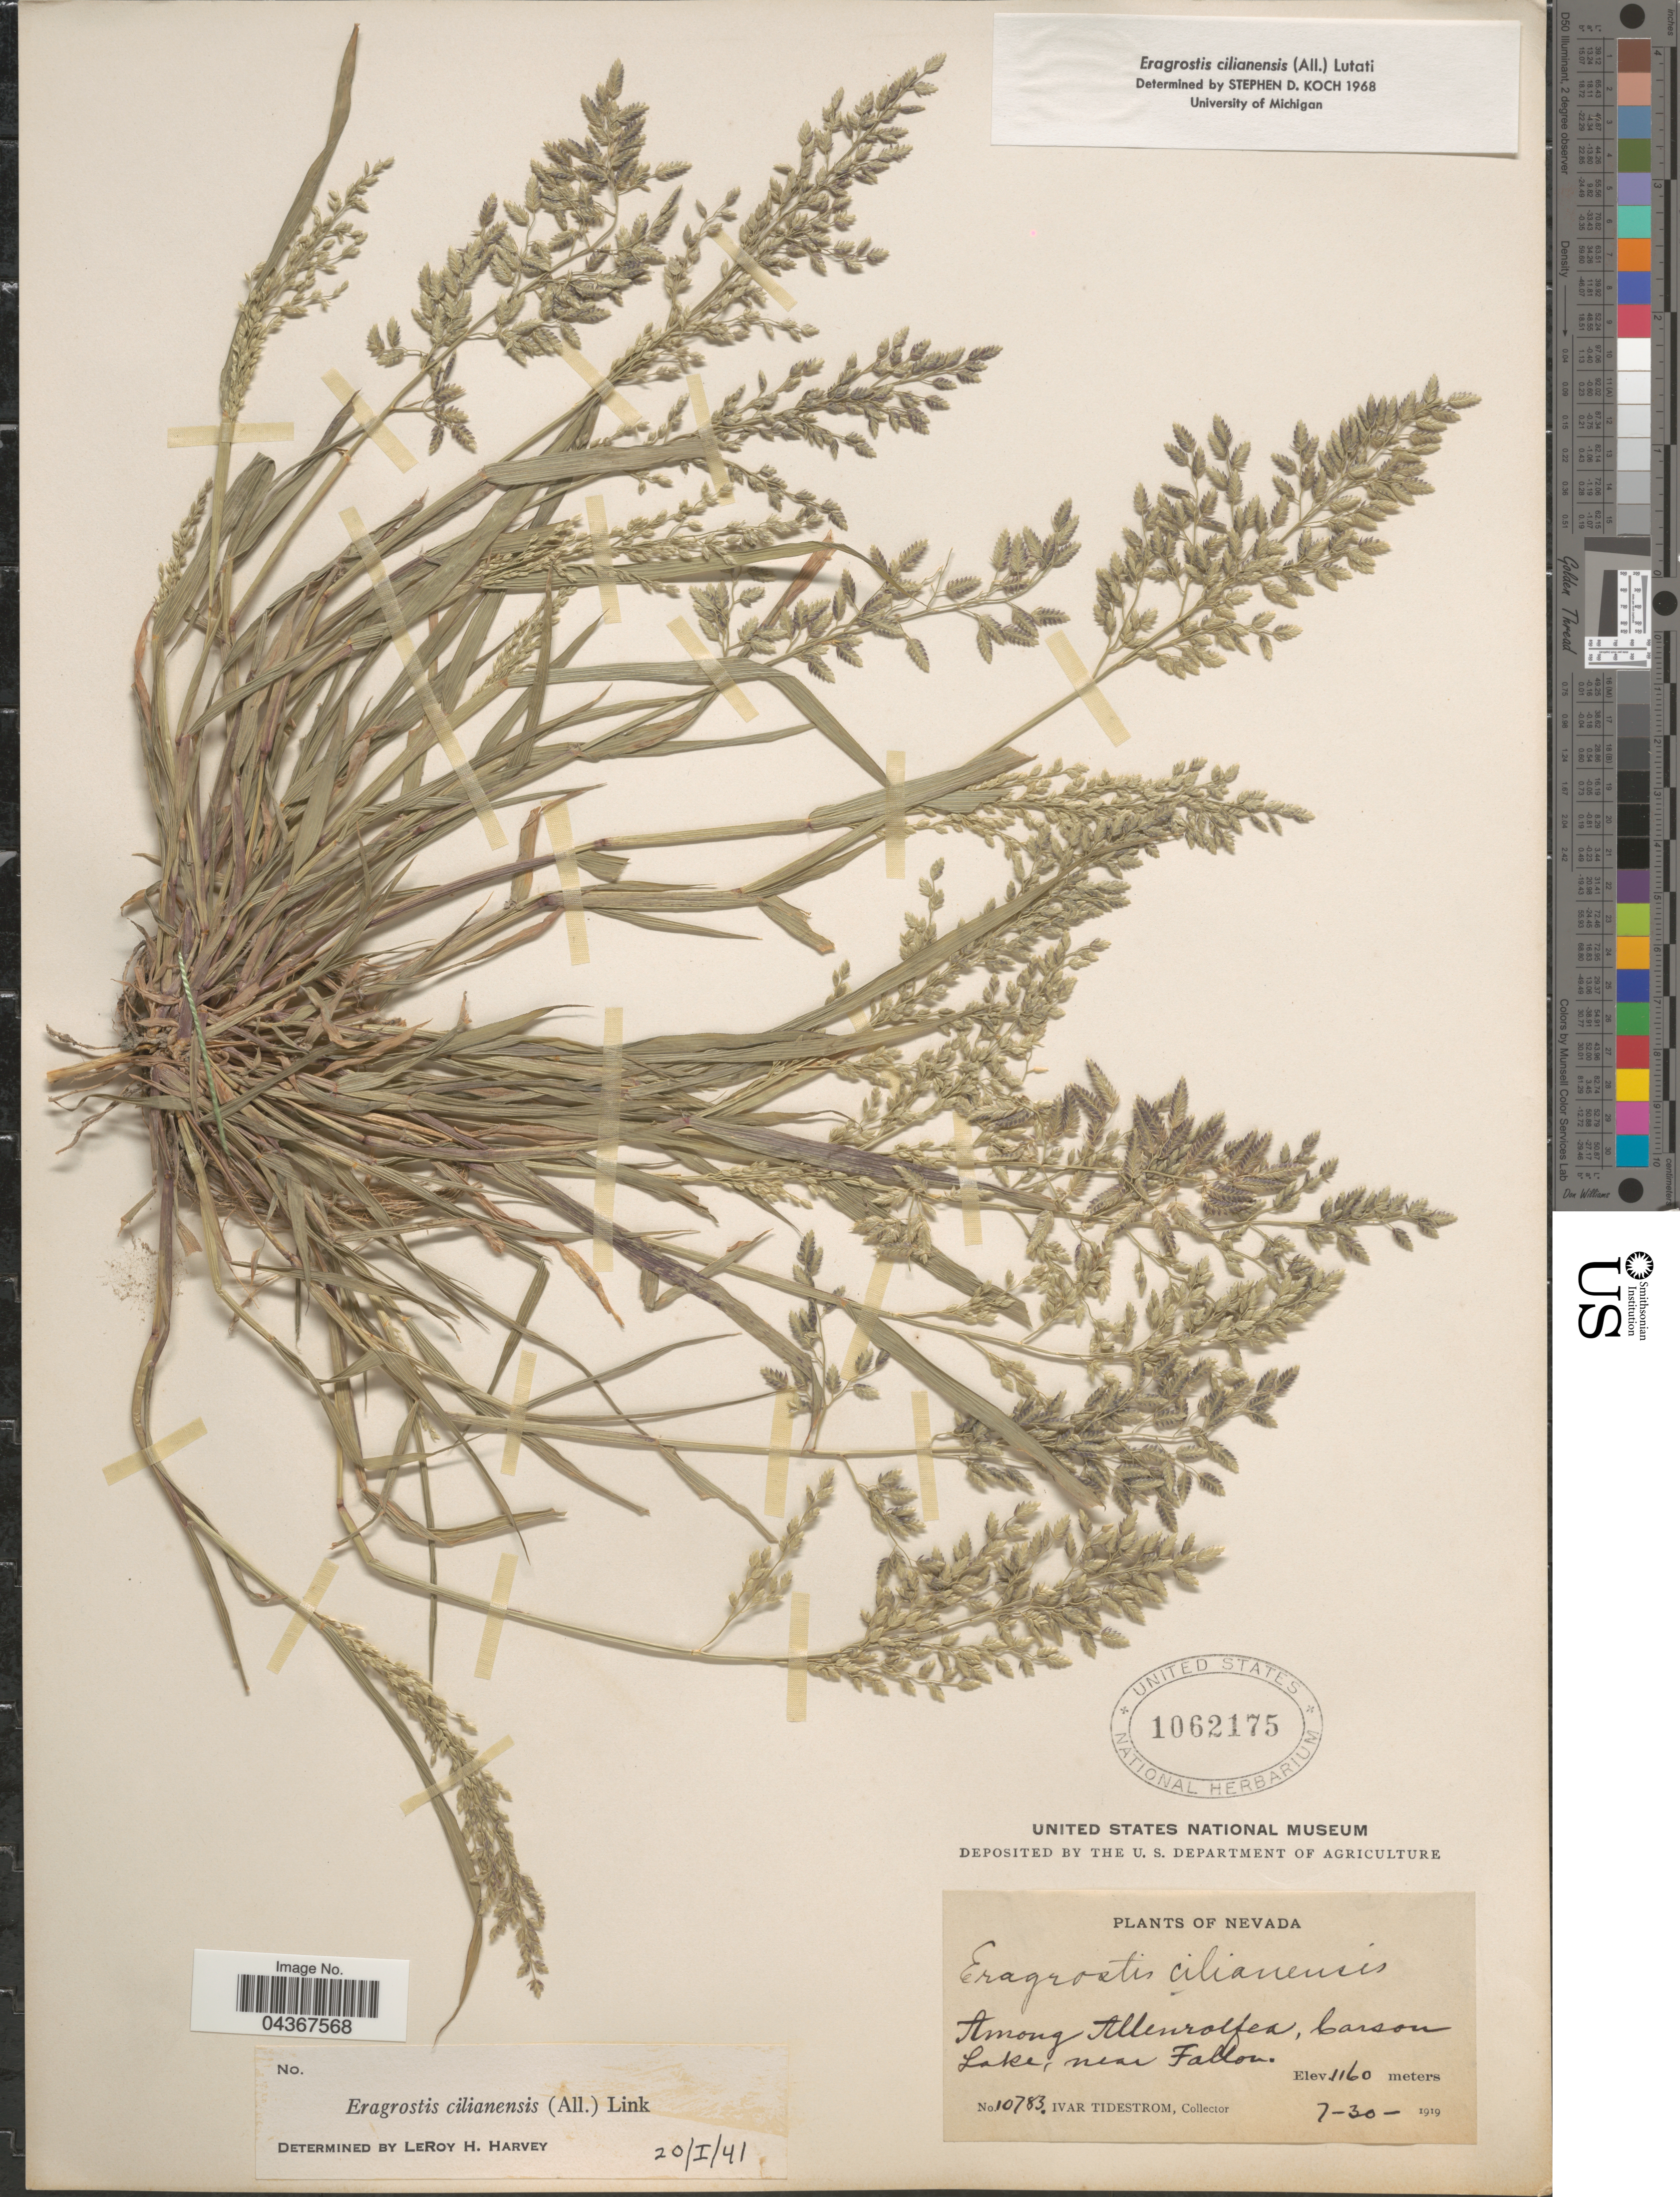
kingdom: Plantae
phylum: Tracheophyta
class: Liliopsida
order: Poales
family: Poaceae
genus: Eragrostis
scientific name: Eragrostis cilianensis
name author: (Bellardi) Vignolo ex Janch.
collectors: I. F. Tidestrom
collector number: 10783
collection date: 1919-07-30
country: United States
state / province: Nevada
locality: Carson Lake, near Fallon.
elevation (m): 1160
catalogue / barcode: US 1062175